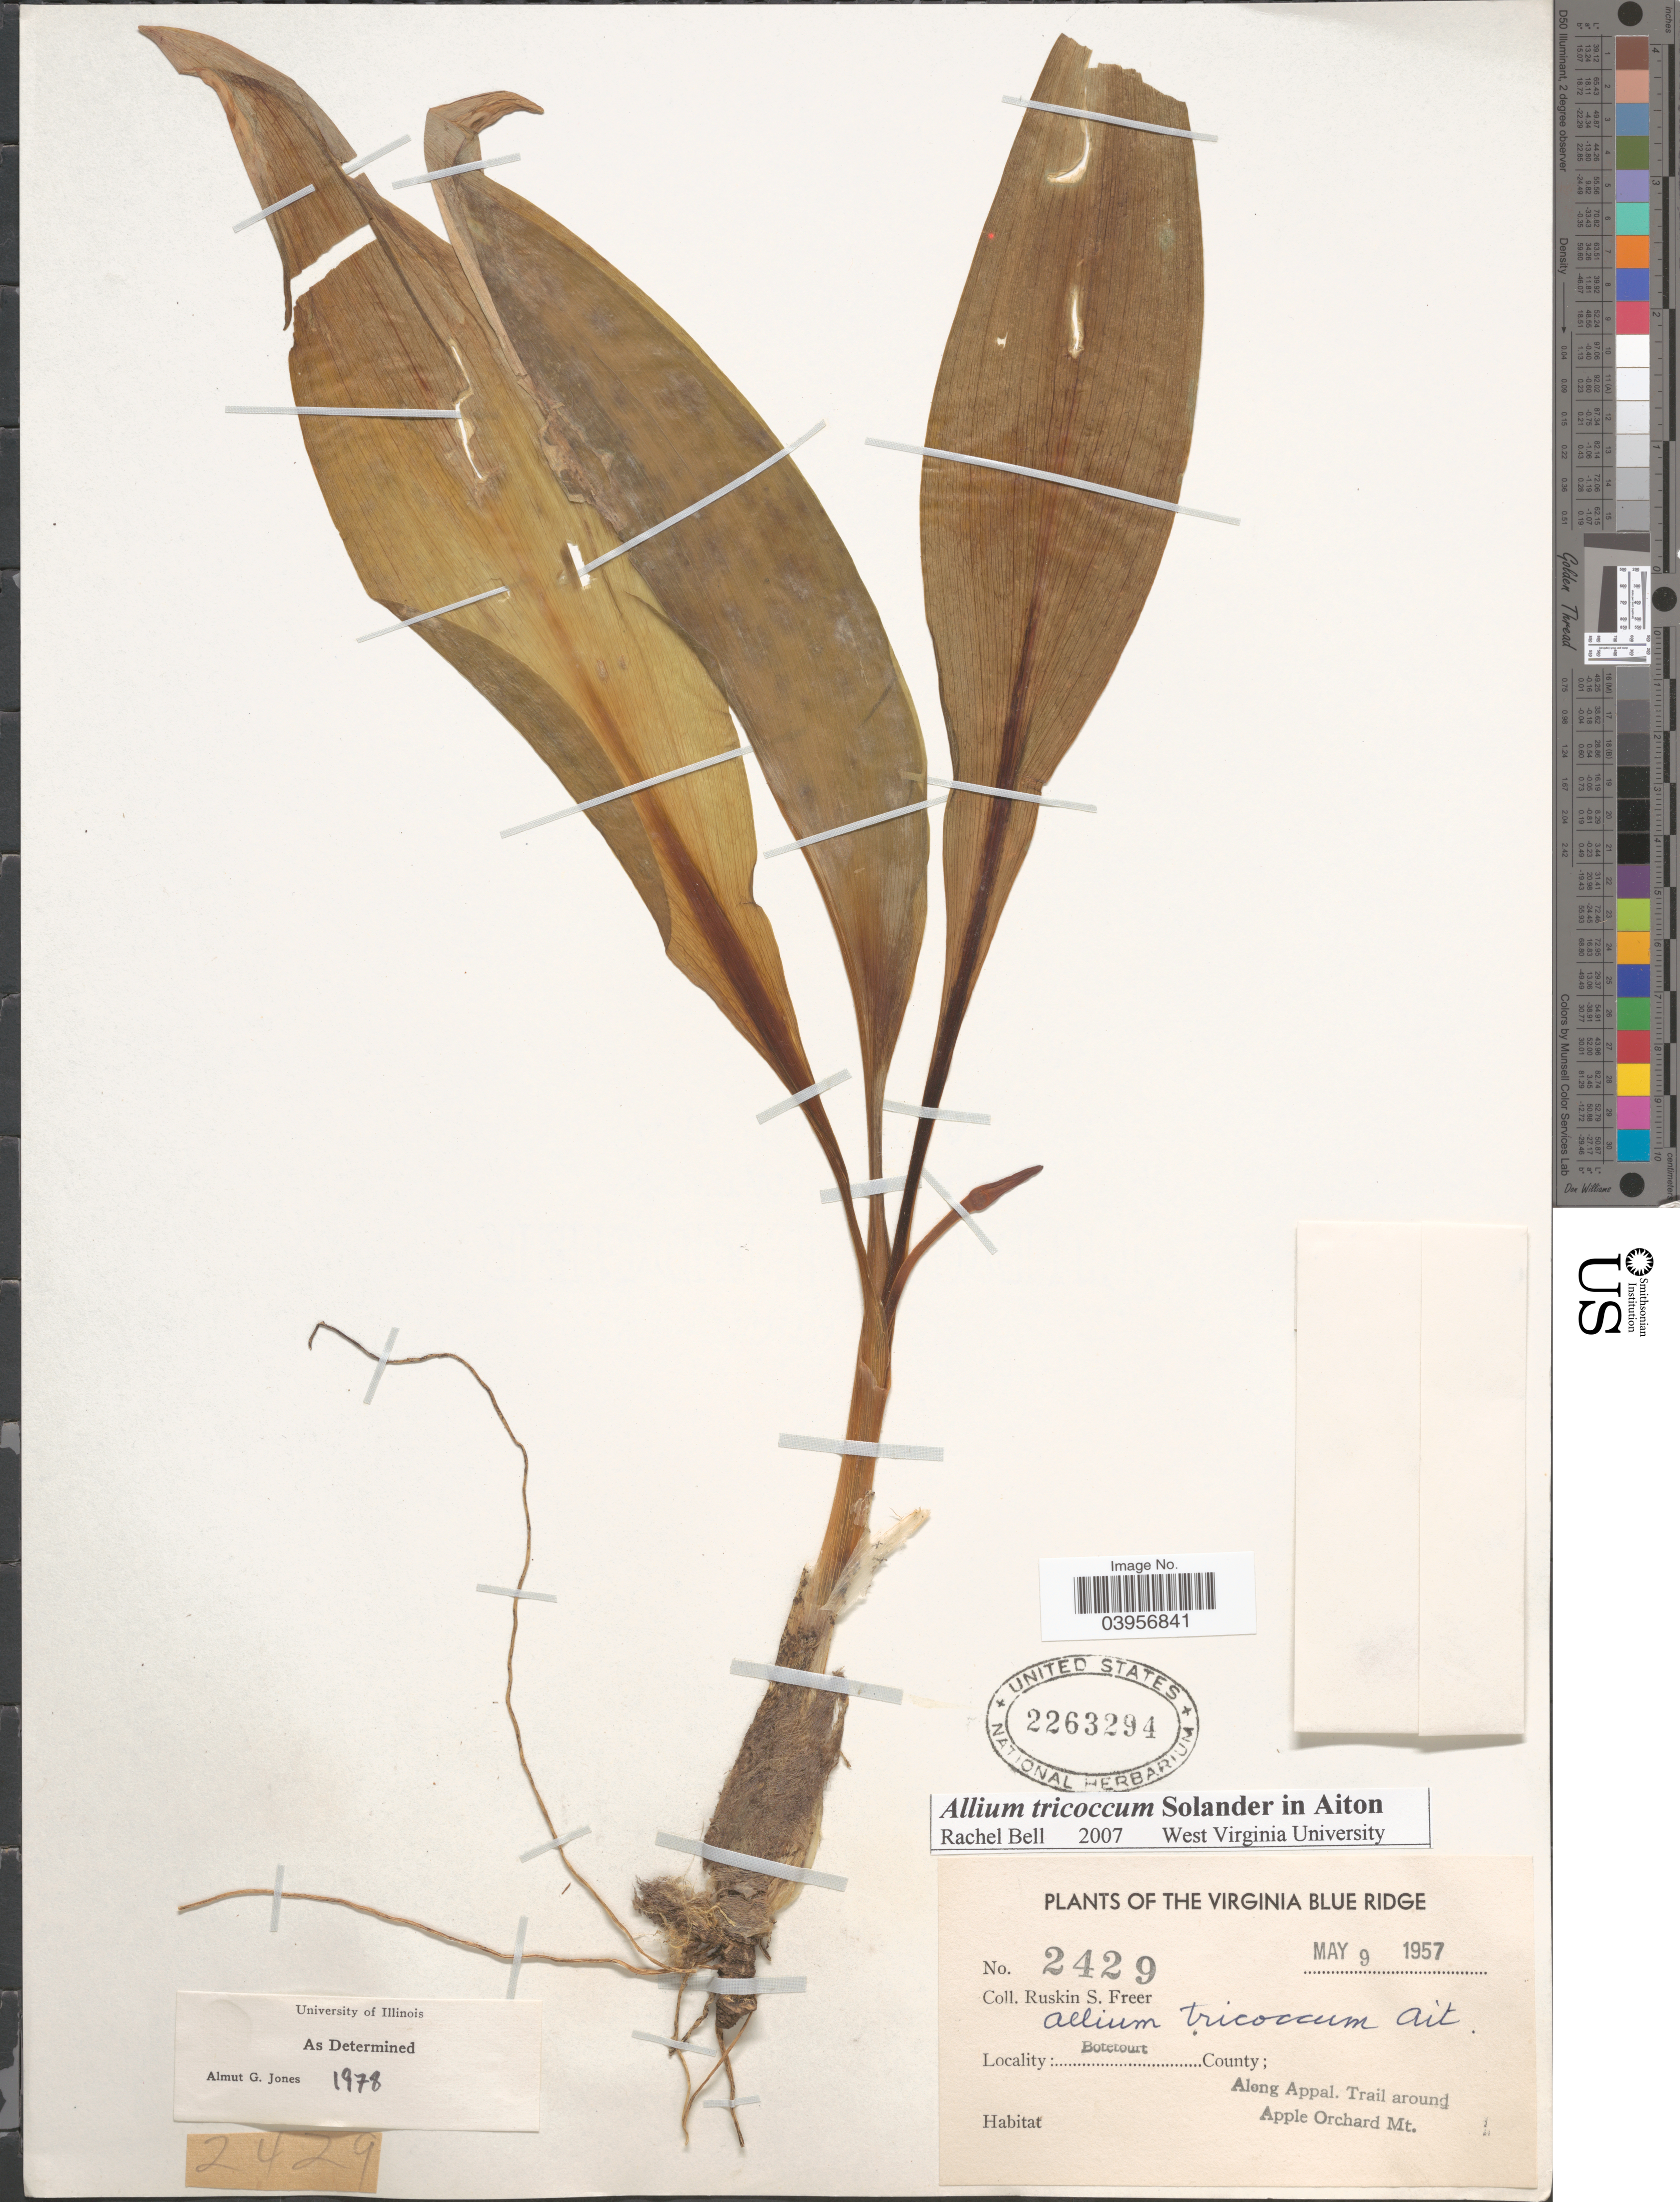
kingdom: Plantae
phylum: Tracheophyta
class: Liliopsida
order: Asparagales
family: Amaryllidaceae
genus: Allium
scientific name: Allium tricoccum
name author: Aiton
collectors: R. Freer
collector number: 2429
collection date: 1957-05-09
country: United States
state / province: Virginia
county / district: Botetourt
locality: The Virginia Blue Ridge. Botetourt County; Along Appal. Trail around Apple Orchard Mt.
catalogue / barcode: US 2263294